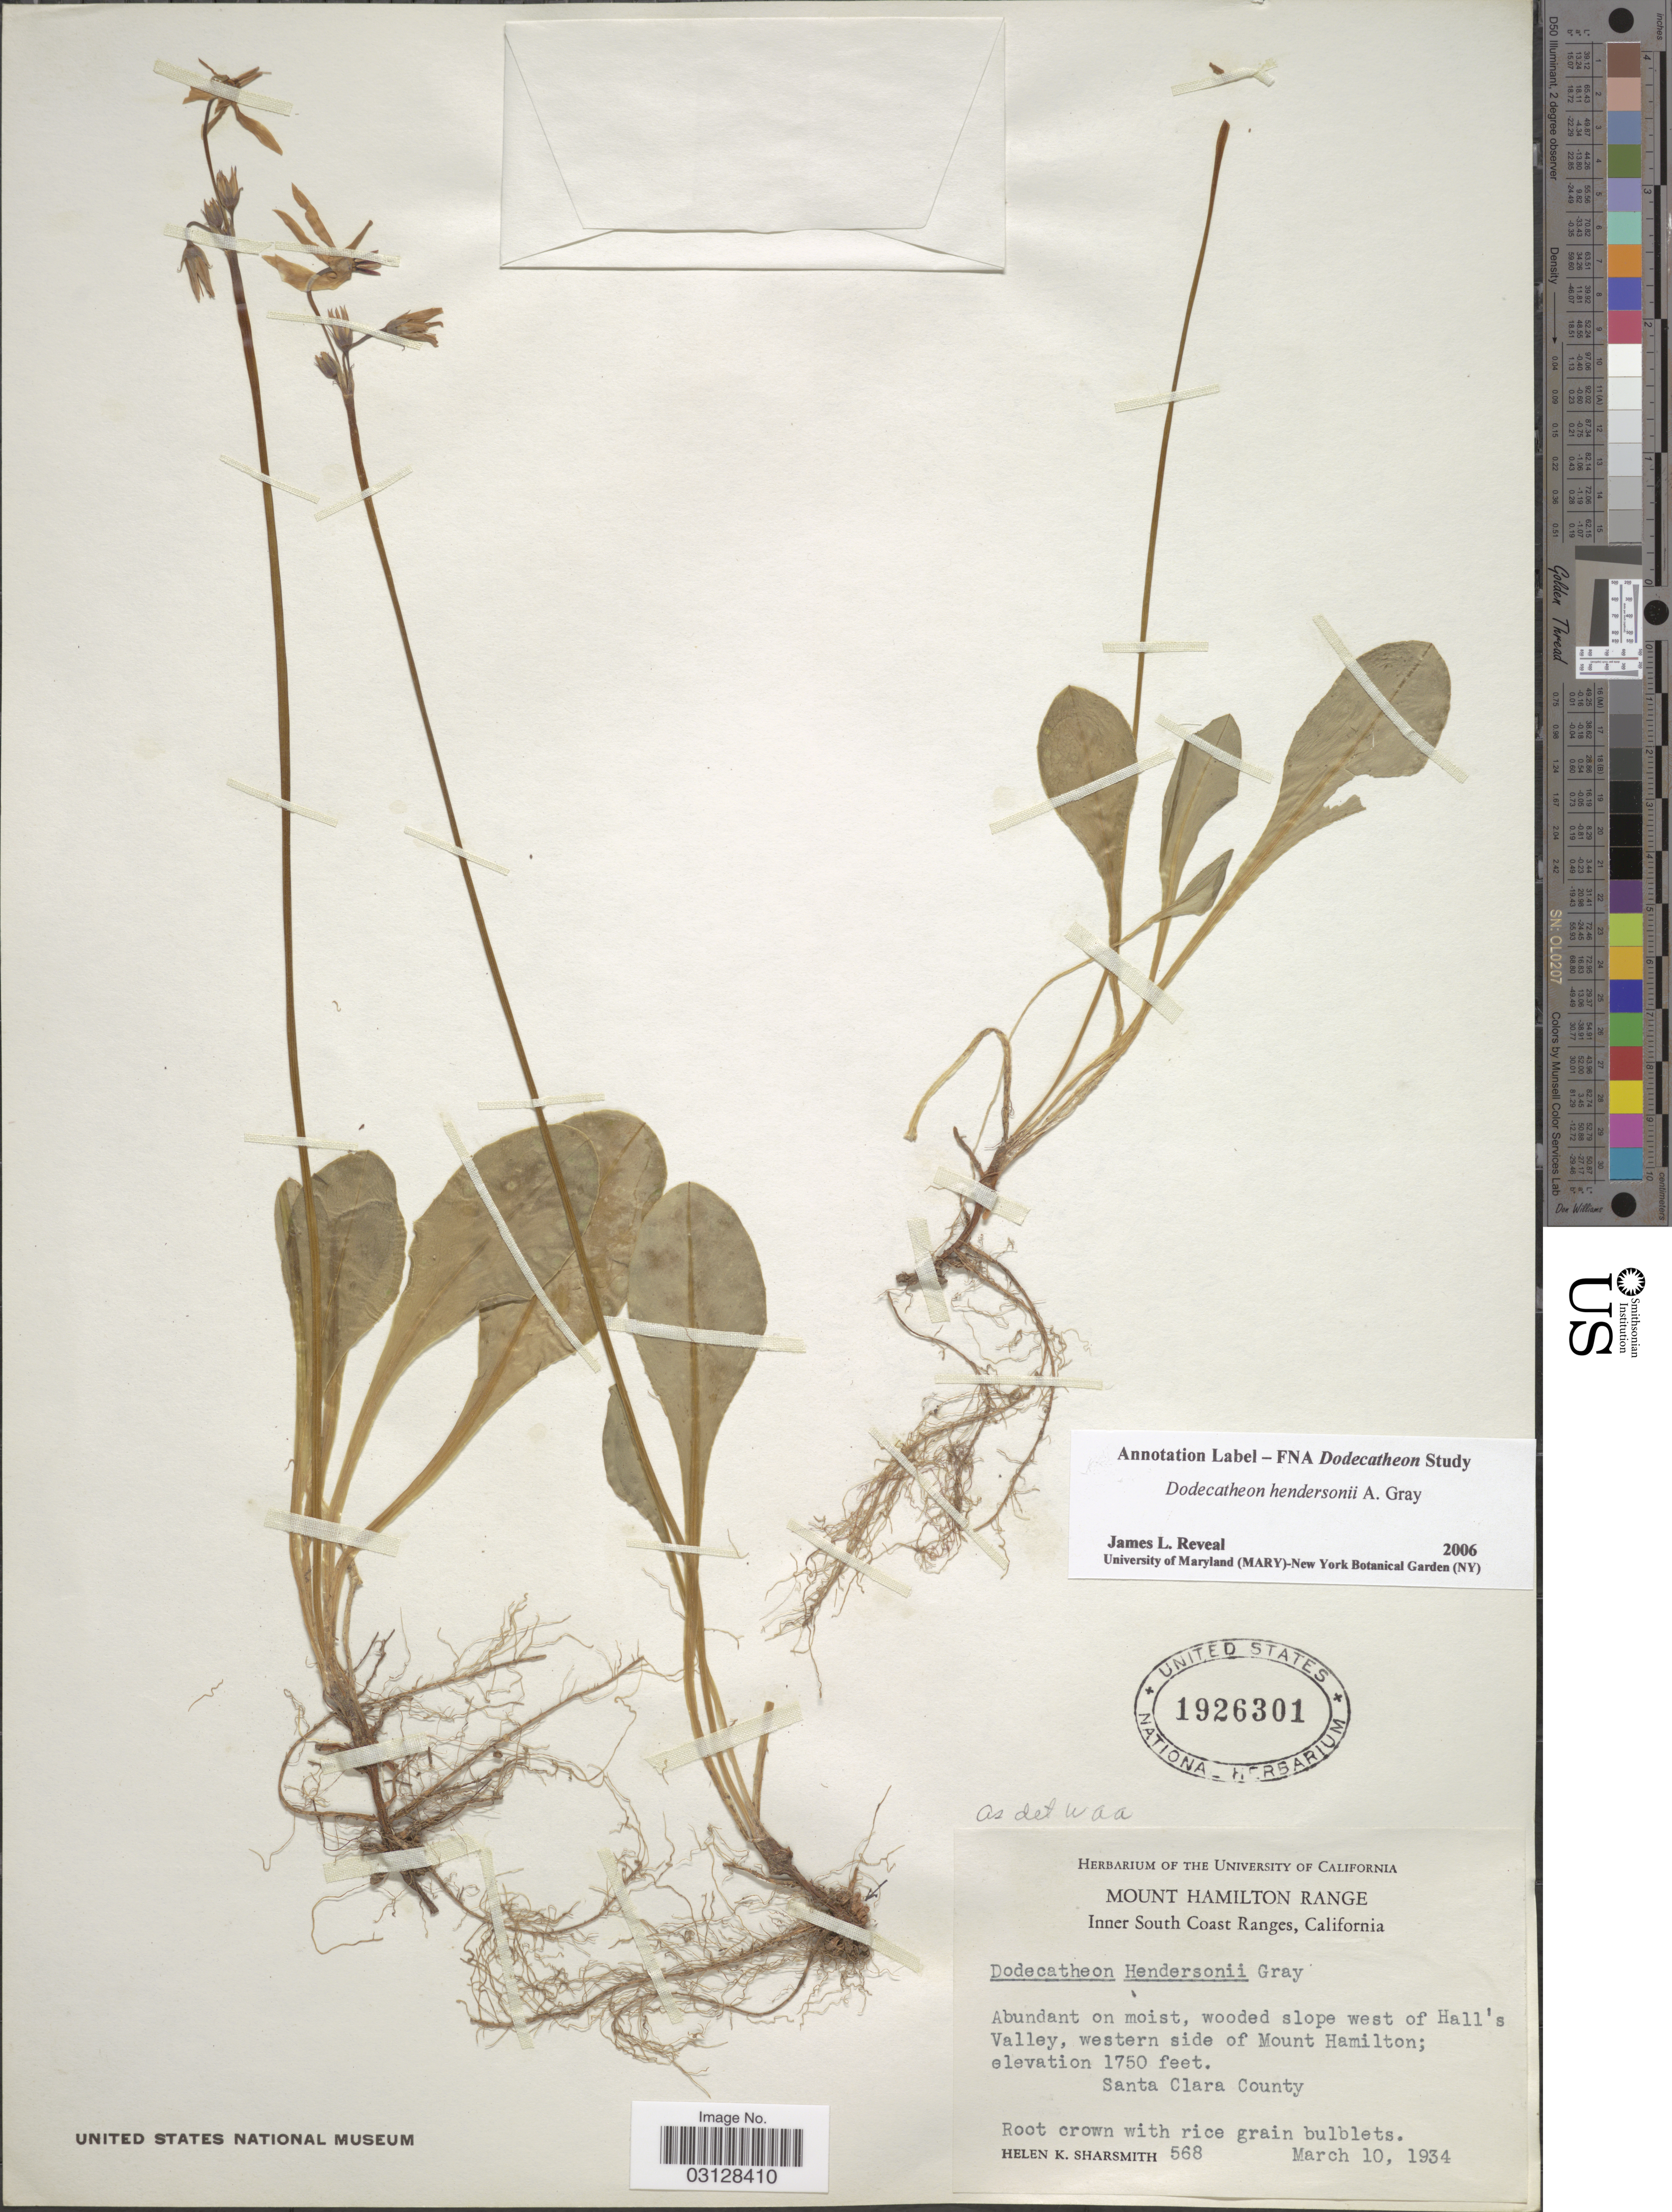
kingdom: Plantae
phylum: Tracheophyta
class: Magnoliopsida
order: Ericales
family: Primulaceae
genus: Dodecatheon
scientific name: Dodecatheon hendersonii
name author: A. Gray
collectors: H. Sharsmith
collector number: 568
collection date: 1934-03-10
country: United States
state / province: California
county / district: Santa Clara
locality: Mount Hamilton Range. Inner South Coast Ranges. West of Hall's Valley, western side of Mount Hamilton. Santa Clara County.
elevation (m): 533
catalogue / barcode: US 1926301